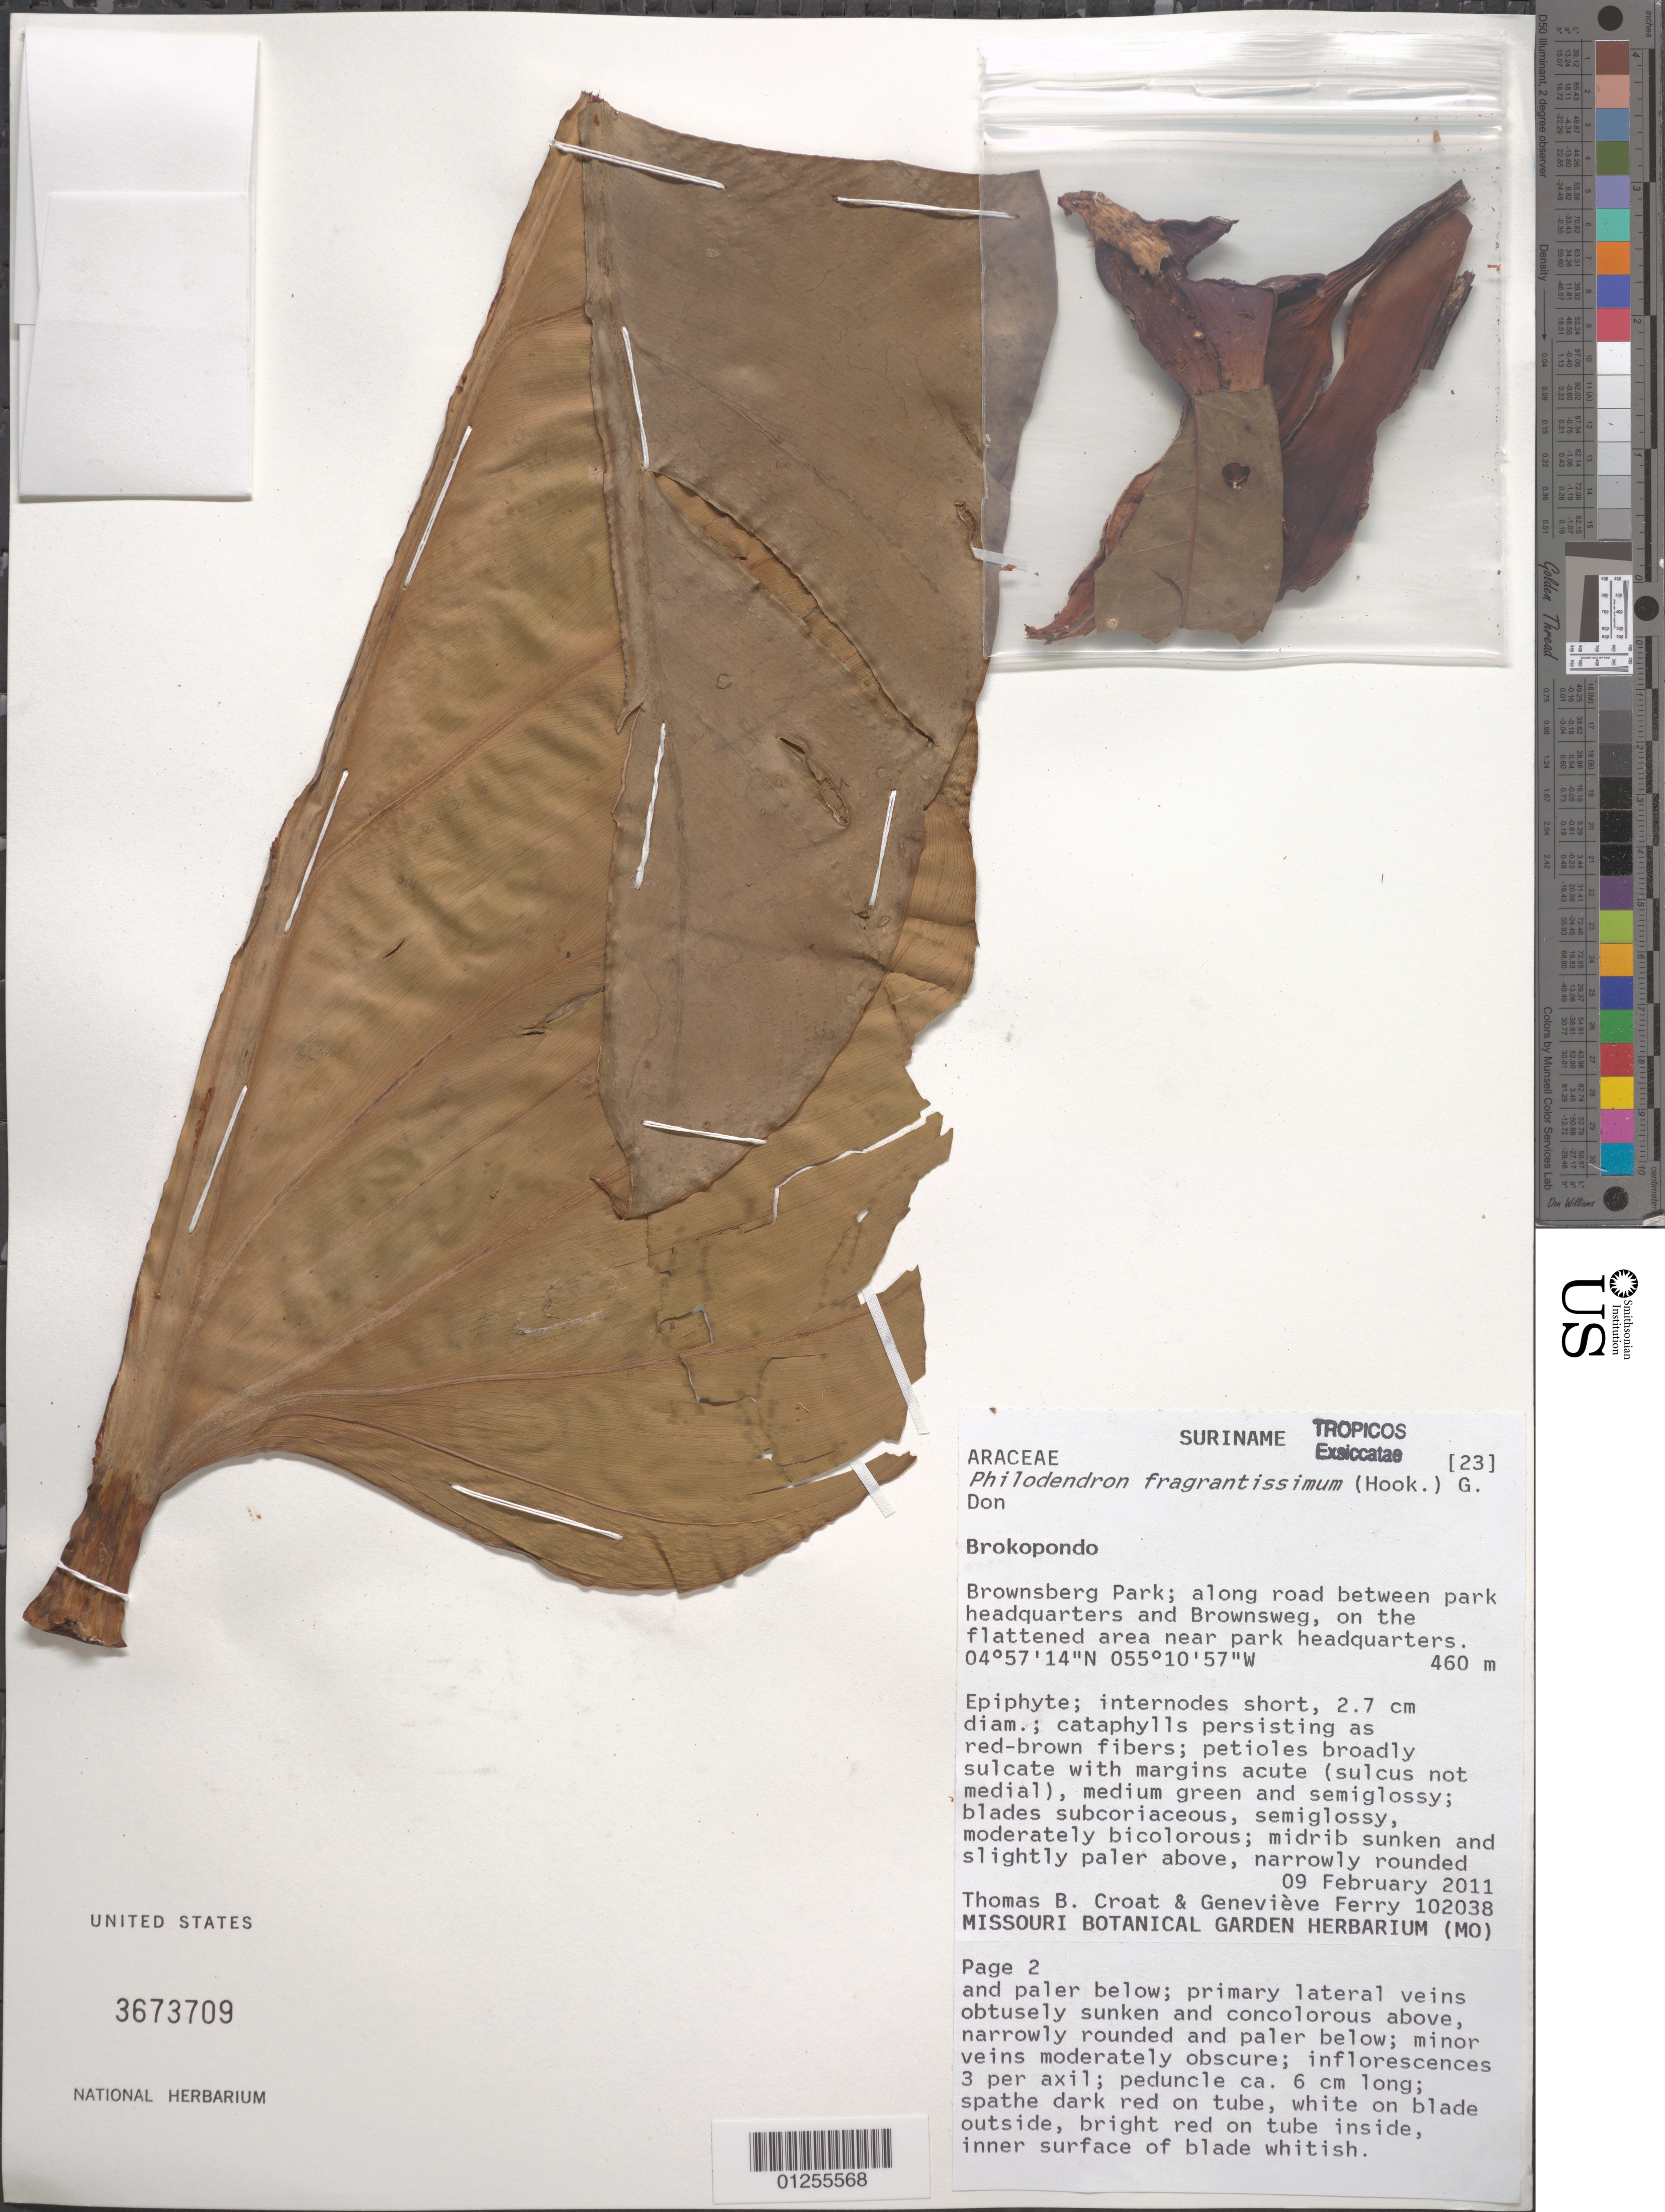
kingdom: Plantae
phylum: Tracheophyta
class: Liliopsida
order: Alismatales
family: Araceae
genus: Philodendron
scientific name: Philodendron fragrantissimum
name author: (G. Don) Kunth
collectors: T. B. Croat & G. Ferry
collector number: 102038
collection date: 2011-02-09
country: Suriname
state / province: Brokopondo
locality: Brownsberg Park; along road between park headquarters and Brownsweg, on the flattened area near park headquarters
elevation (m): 460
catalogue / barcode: US 3673709